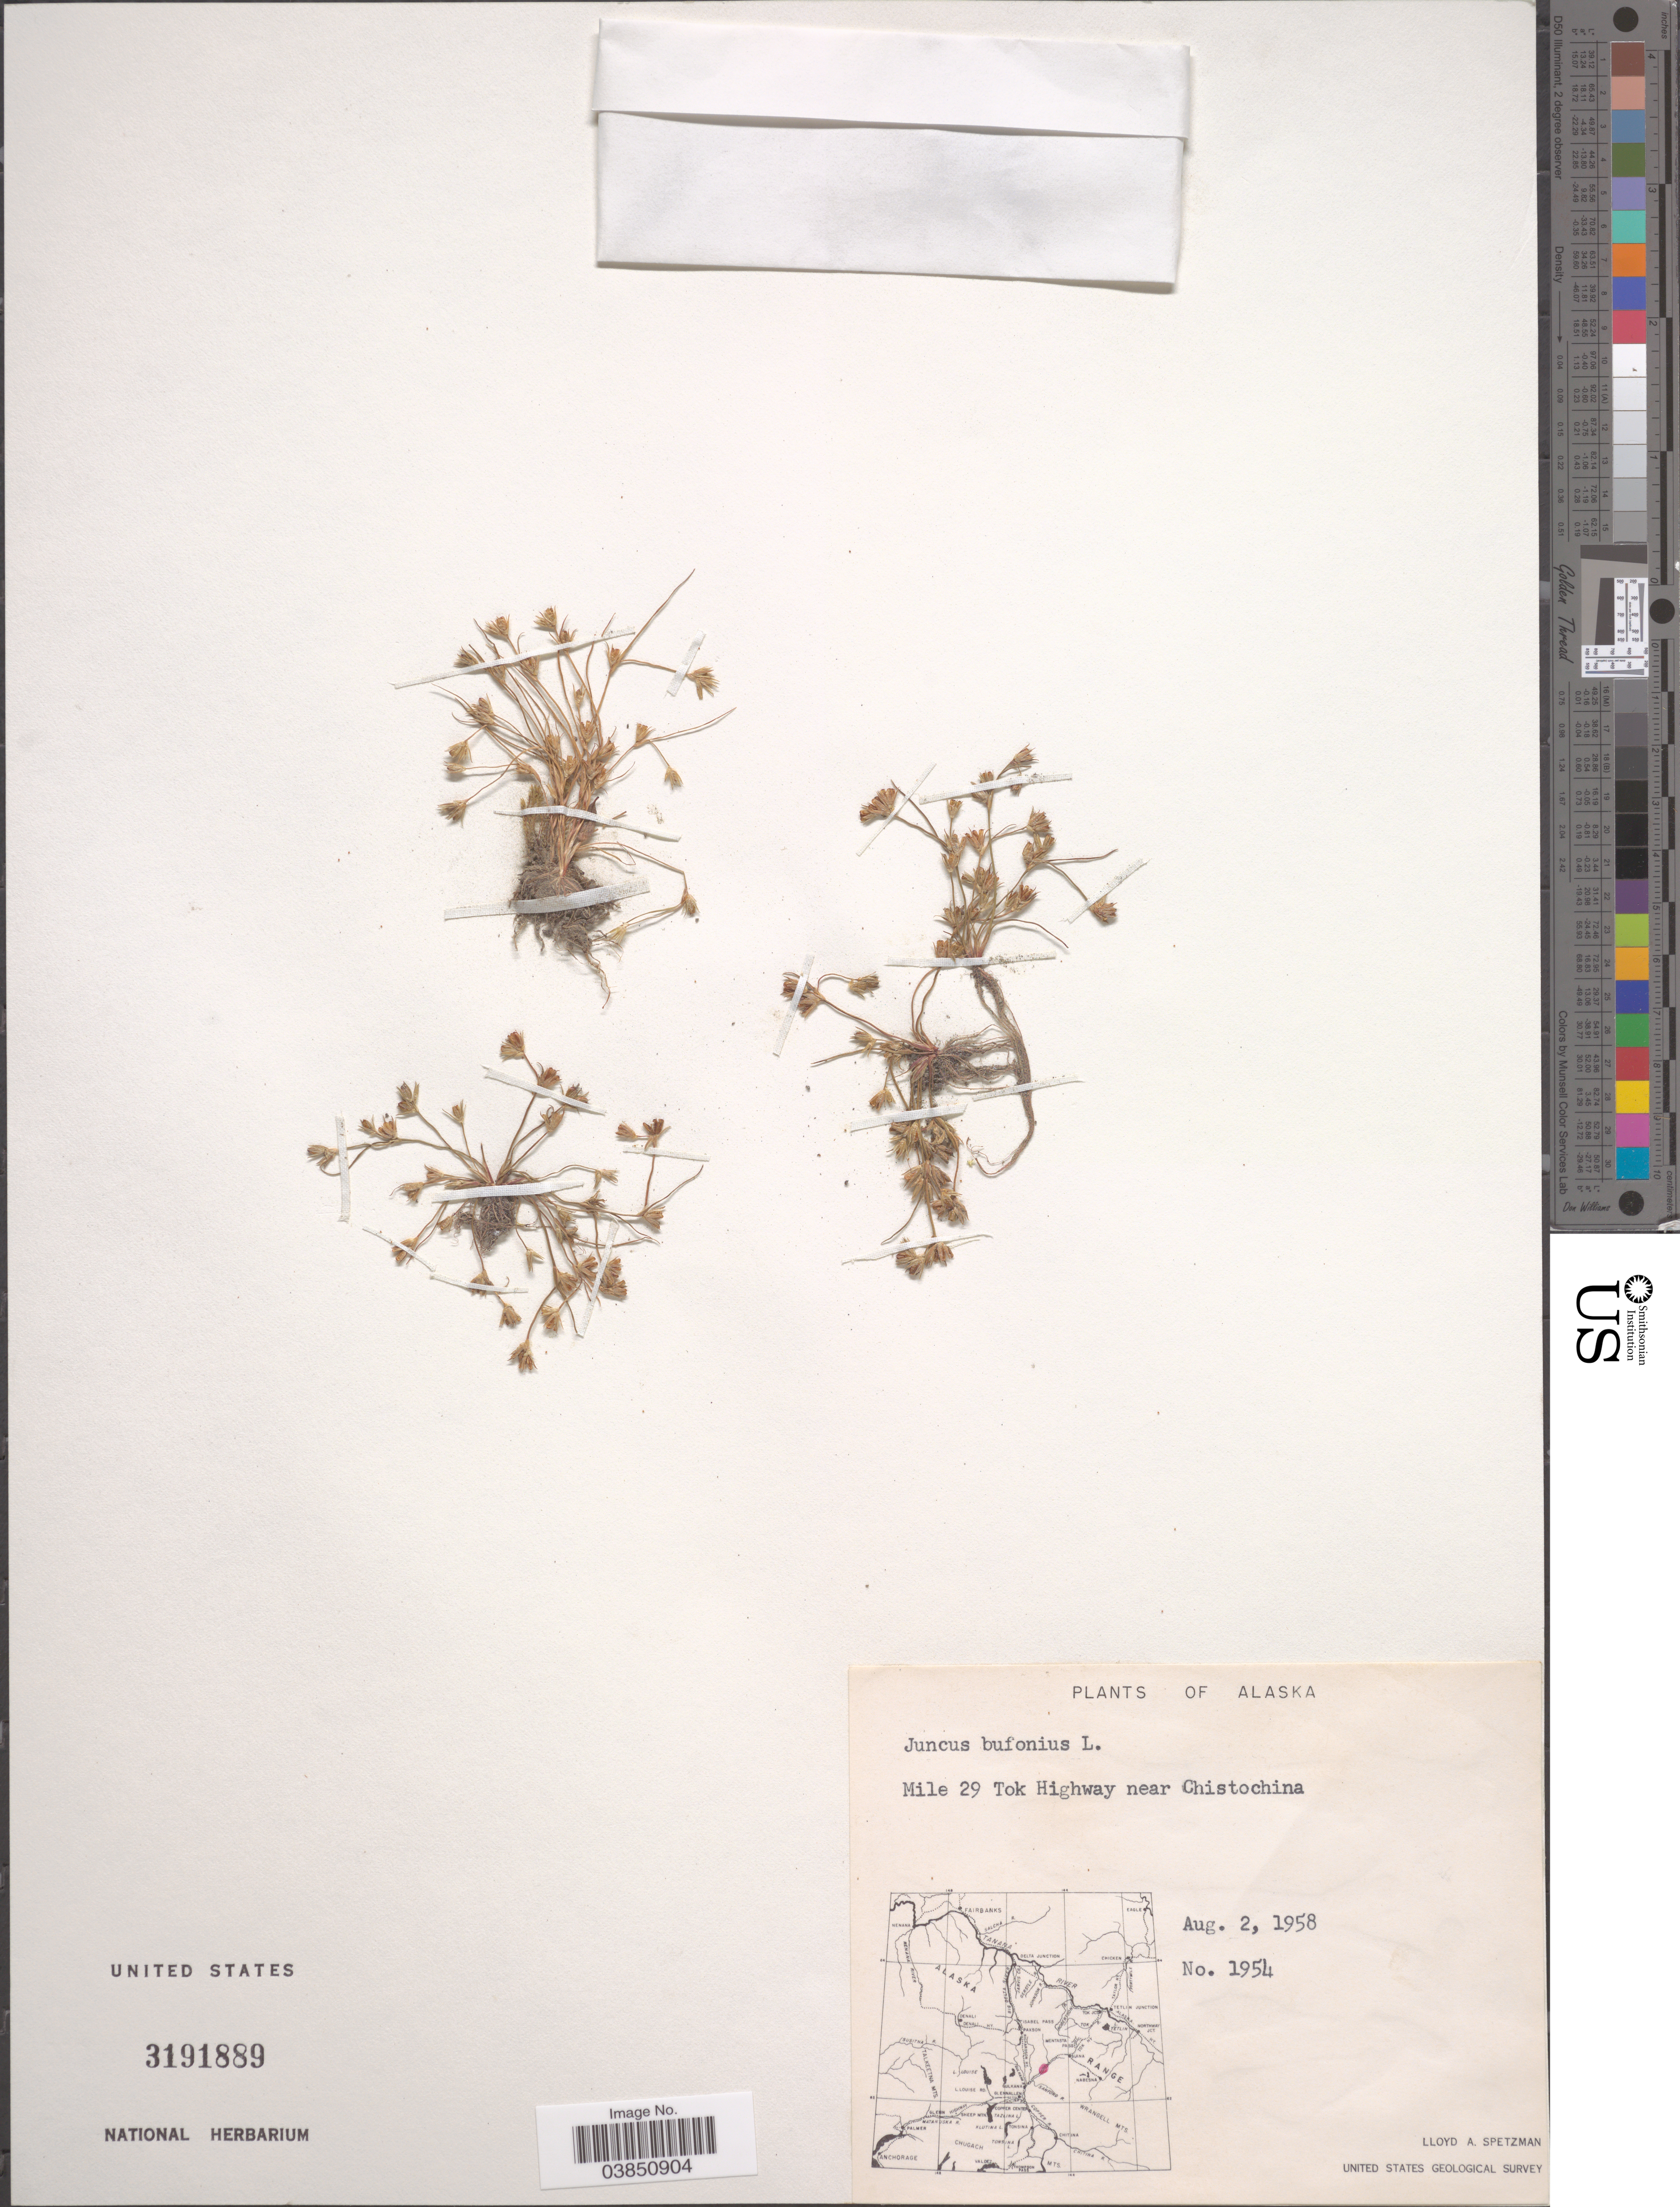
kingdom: Plantae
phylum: Tracheophyta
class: Liliopsida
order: Poales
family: Juncaceae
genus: Juncus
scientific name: Juncus bufonius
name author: L.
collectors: L. Spetzman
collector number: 1954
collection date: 1958-08-02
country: United States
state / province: Alaska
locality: Mile 29 Tok Highway near Chistochina.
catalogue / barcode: US 3191889